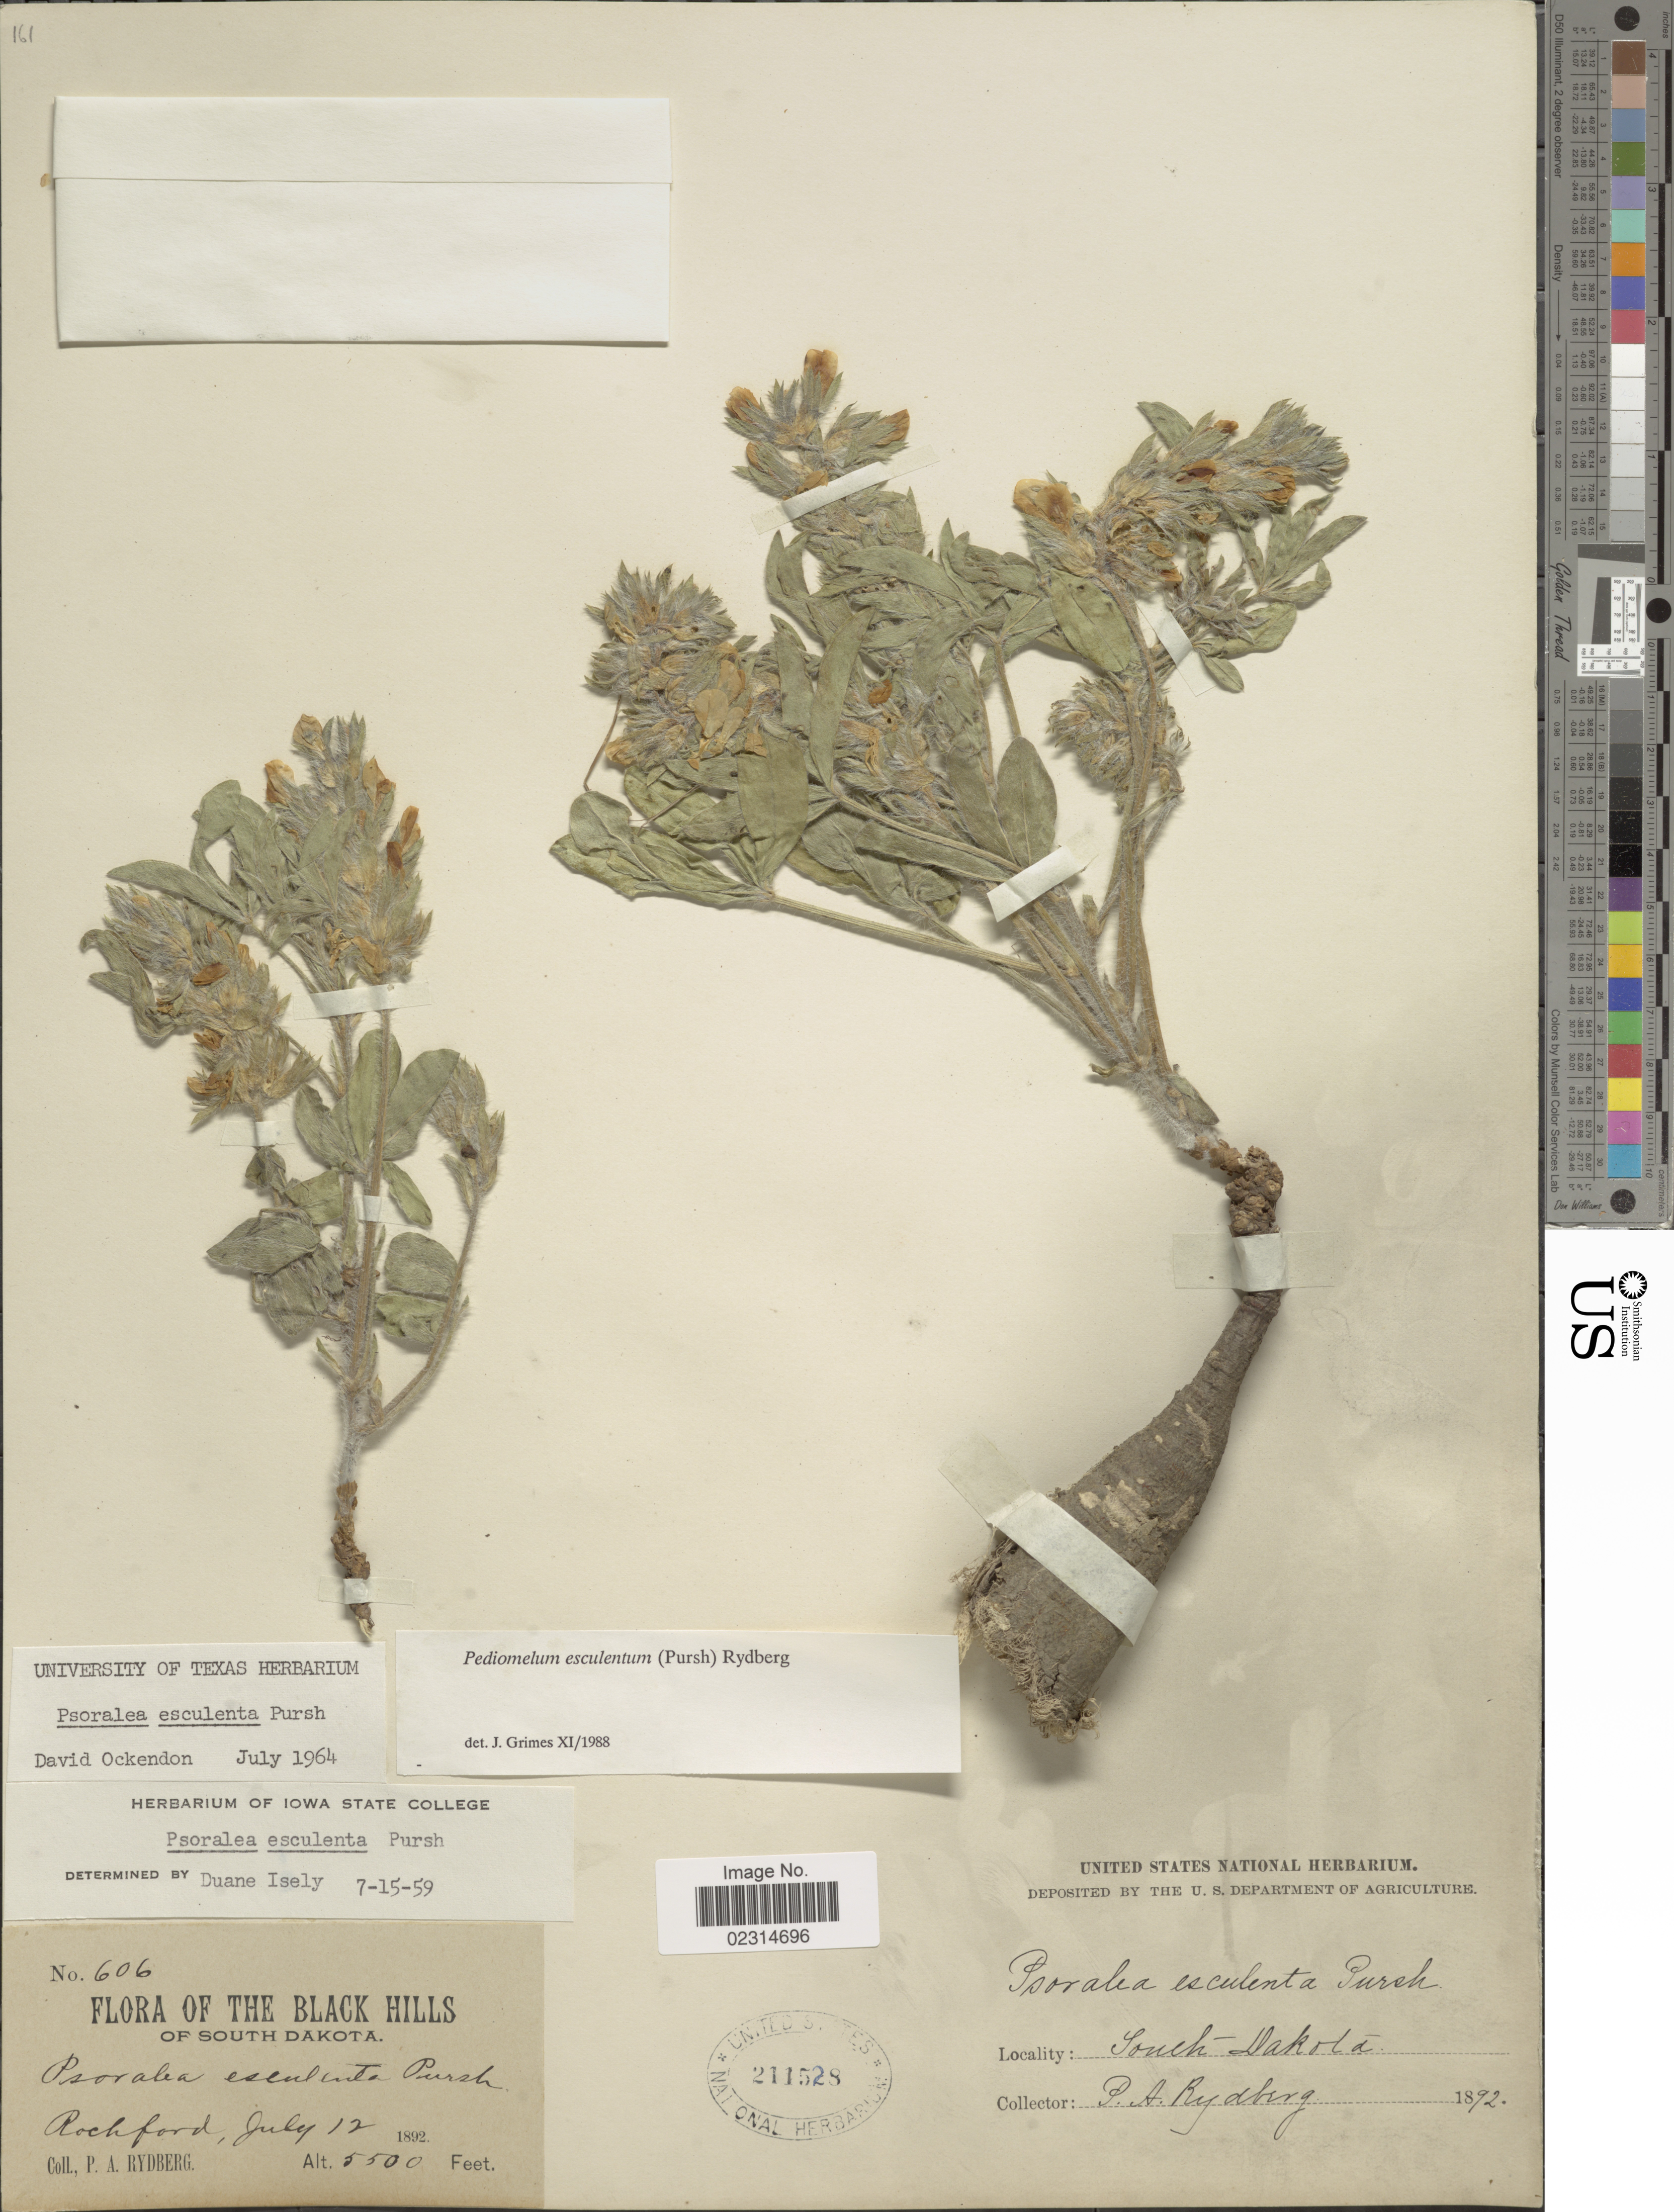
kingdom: Plantae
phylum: Tracheophyta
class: Magnoliopsida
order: Fabales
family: Fabaceae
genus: Pediomelum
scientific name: Pediomelum esculentum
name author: (Pursh) Rydb.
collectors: P. A. Rydberg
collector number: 606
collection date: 1892-07-12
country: United States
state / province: South Dakota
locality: The Black Hills of South Dakota, Rockford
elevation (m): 1676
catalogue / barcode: US 211528